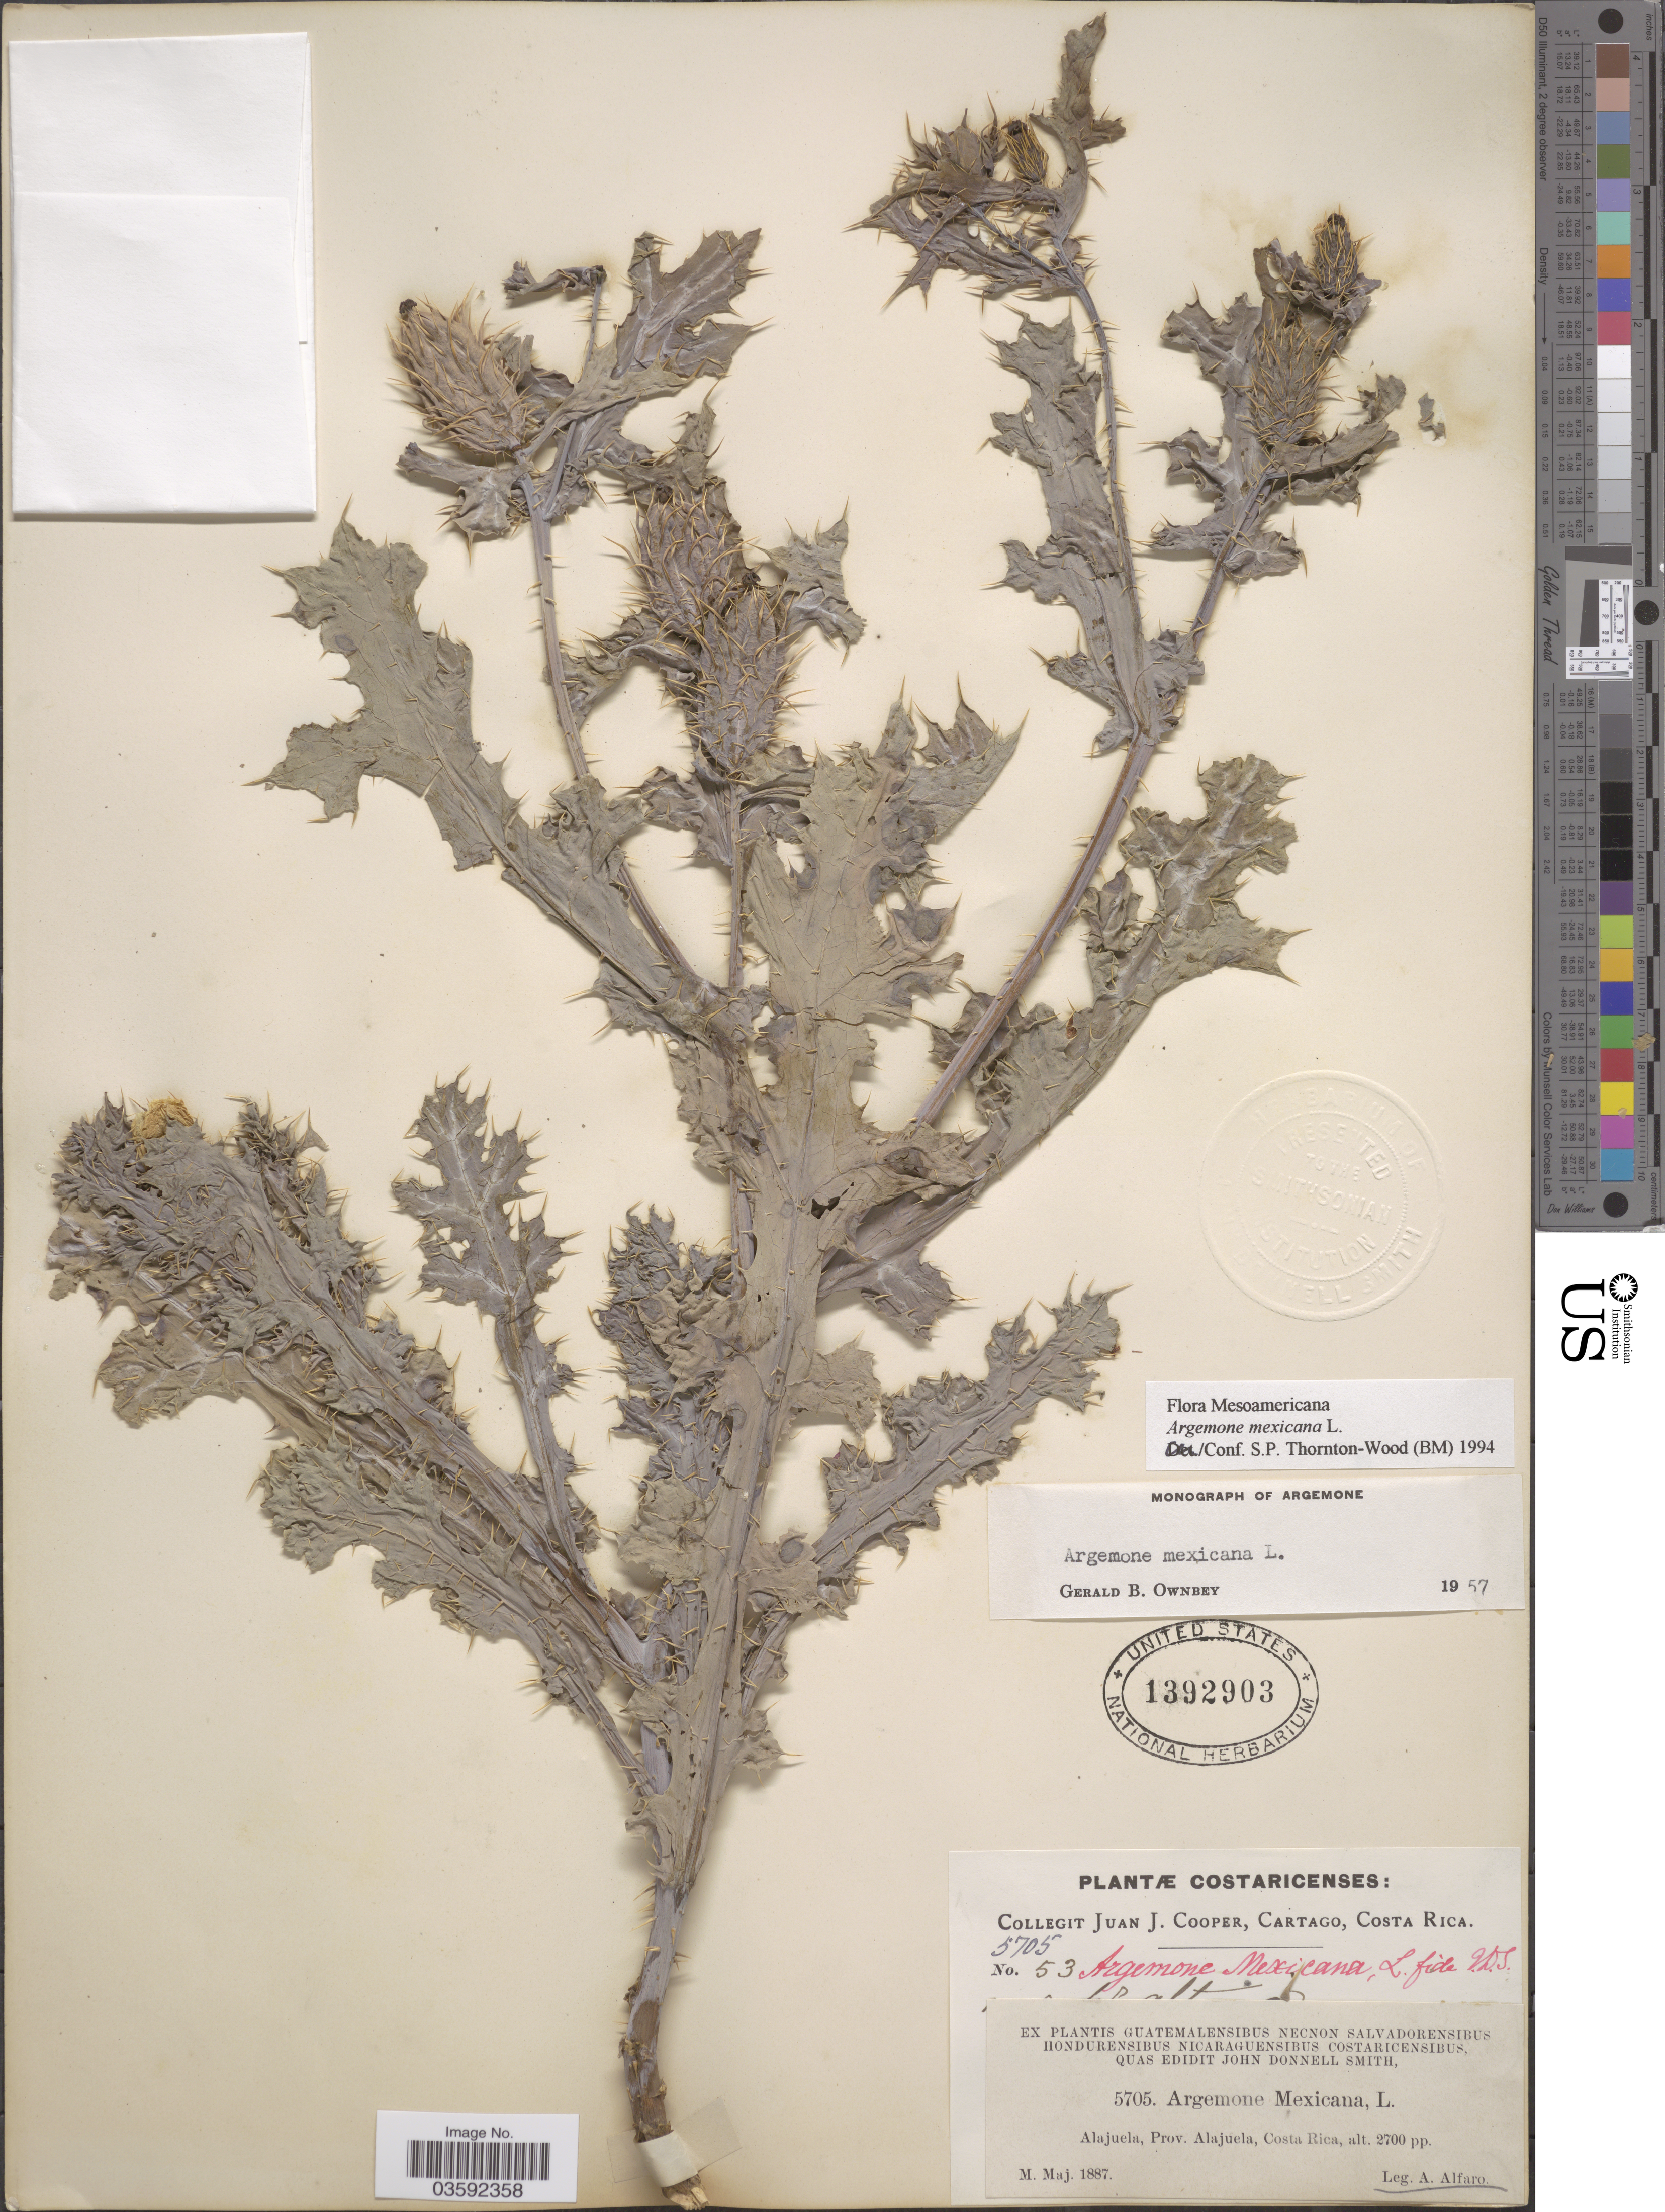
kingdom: Plantae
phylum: Tracheophyta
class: Magnoliopsida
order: Ranunculales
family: Papaveraceae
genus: Argemone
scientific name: Argemone mexicana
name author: L.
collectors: A. Alfaro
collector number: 5705/53?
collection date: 1887-05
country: Costa Rica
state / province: Alajuela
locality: Alajuela, Prov. Alajuela.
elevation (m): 823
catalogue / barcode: US 1392903